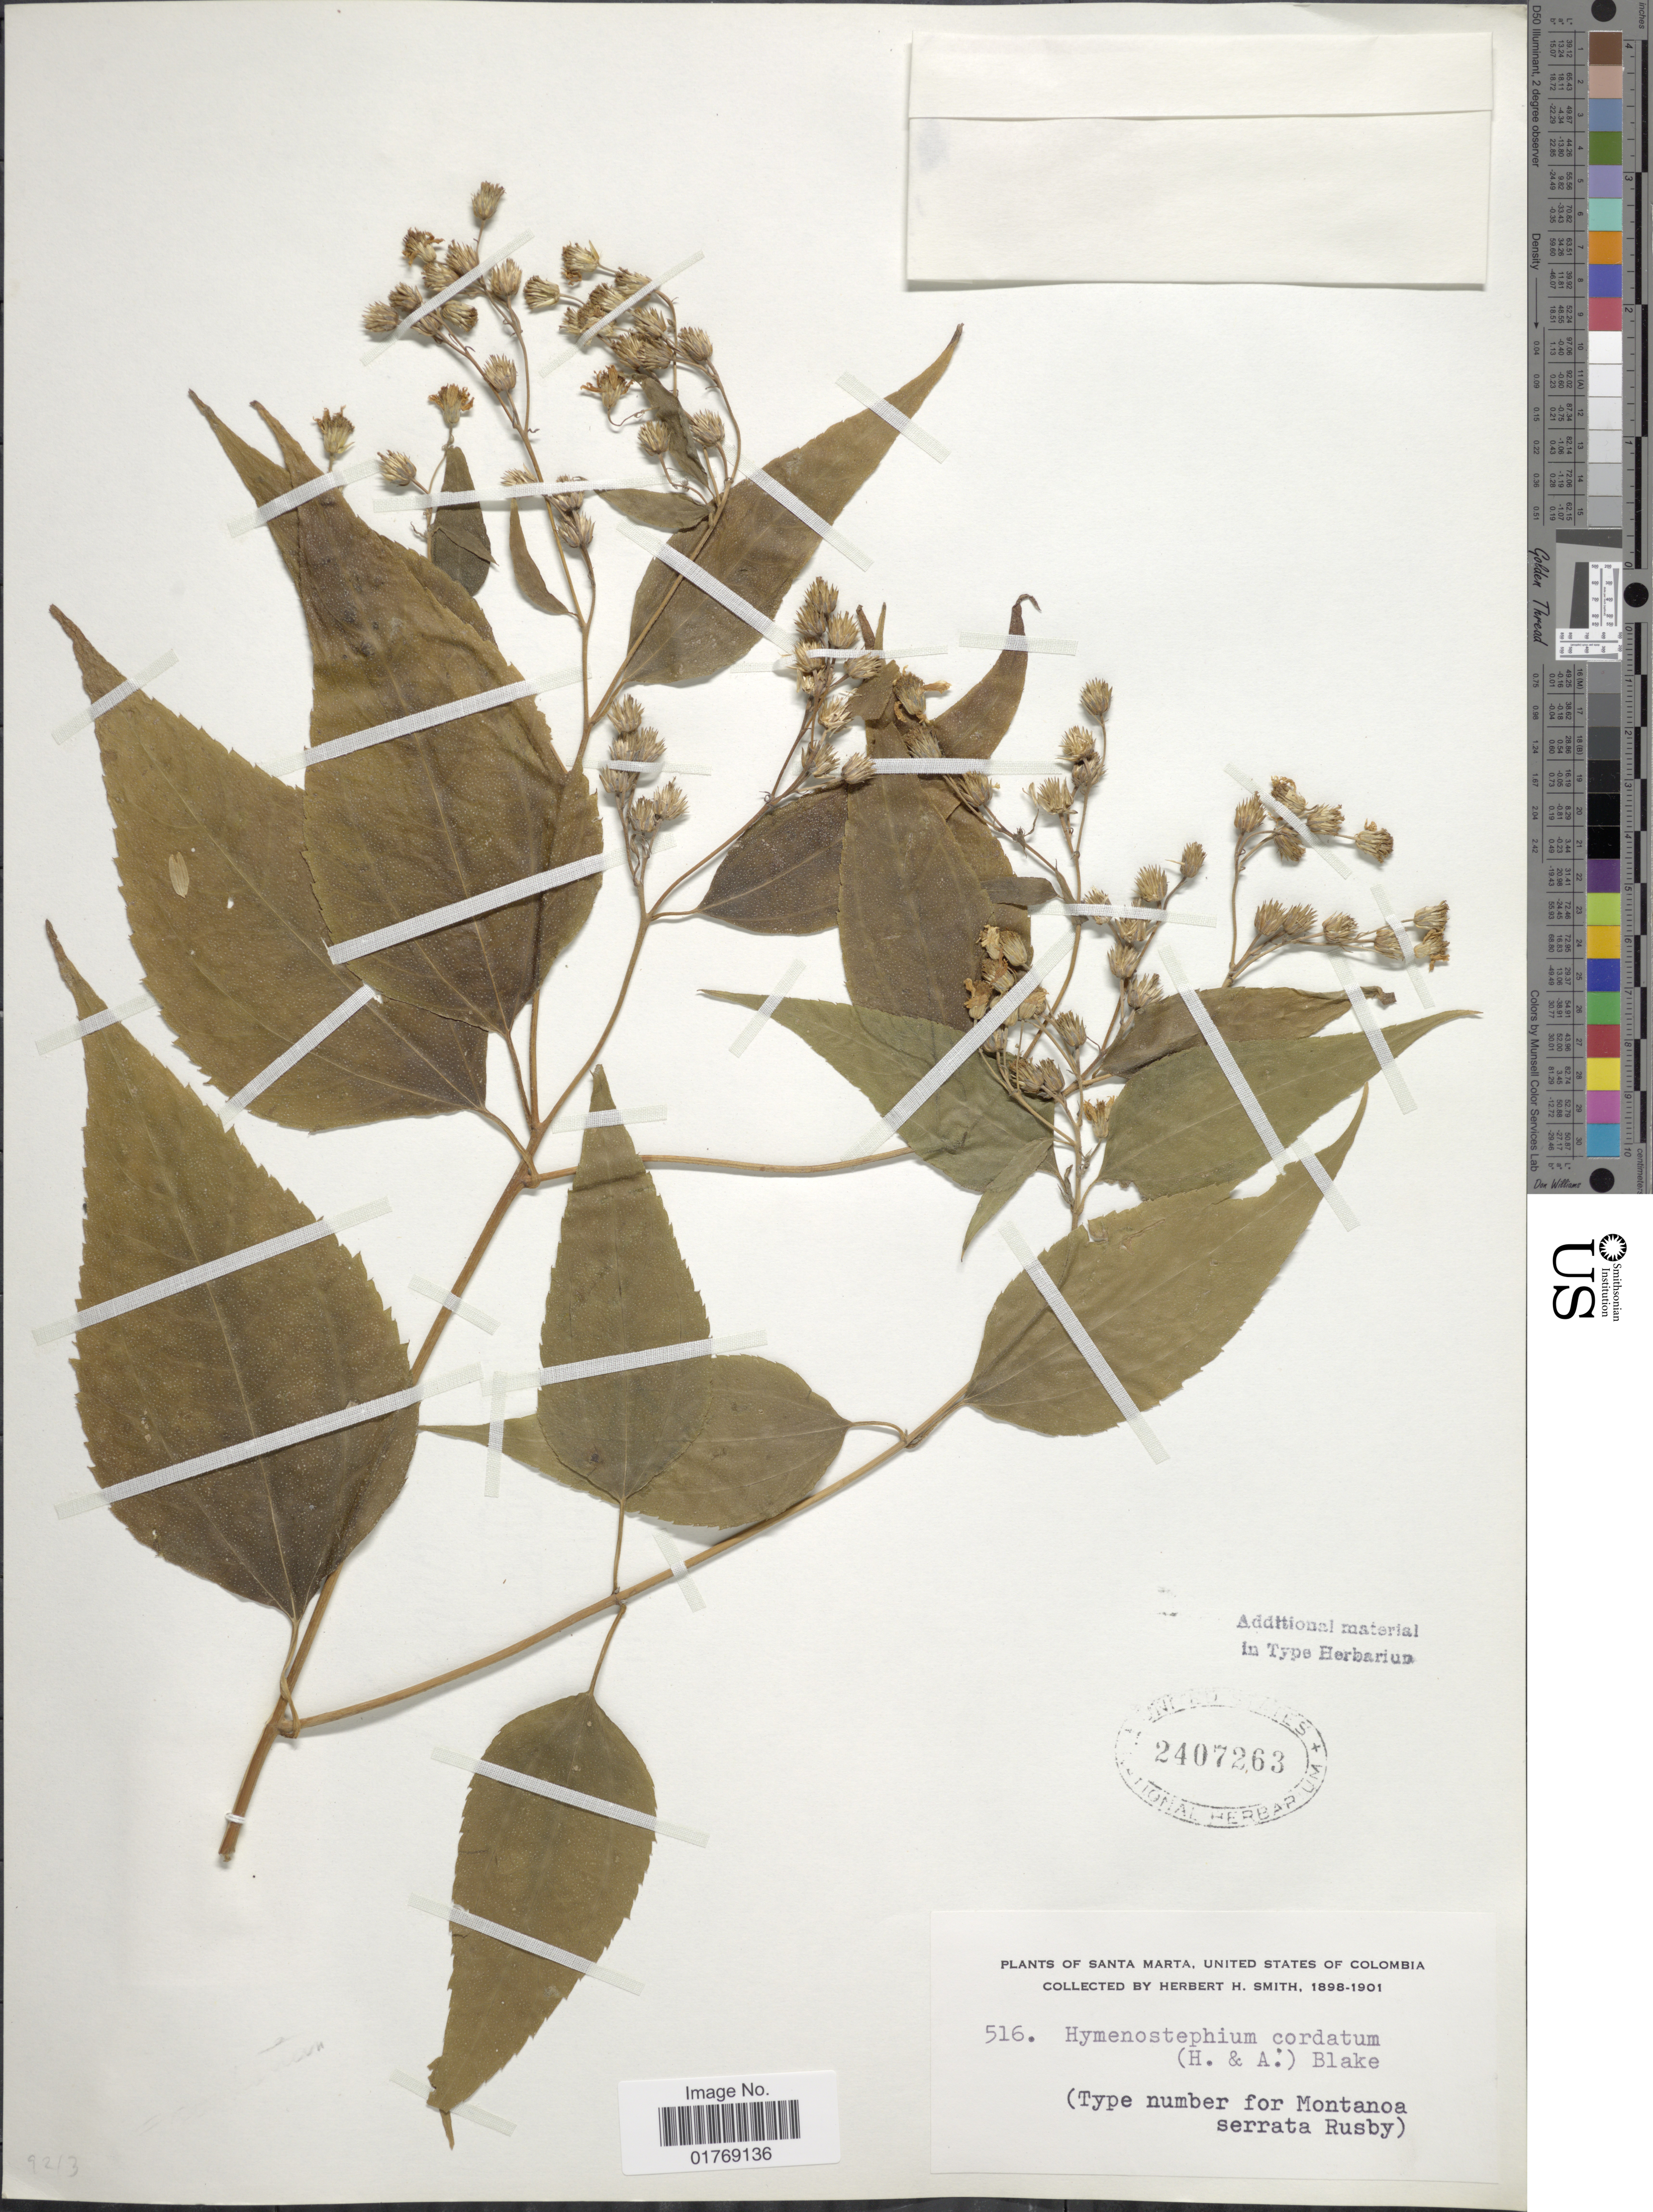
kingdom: Plantae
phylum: Tracheophyta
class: Magnoliopsida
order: Asterales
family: Asteraceae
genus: Viguiera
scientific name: Viguiera serrata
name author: (Rusby) H. Rob.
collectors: Herbert H. Smith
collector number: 516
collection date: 1898/1901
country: Colombia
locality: Santa Marta, United States of Colombia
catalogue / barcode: US 2407263